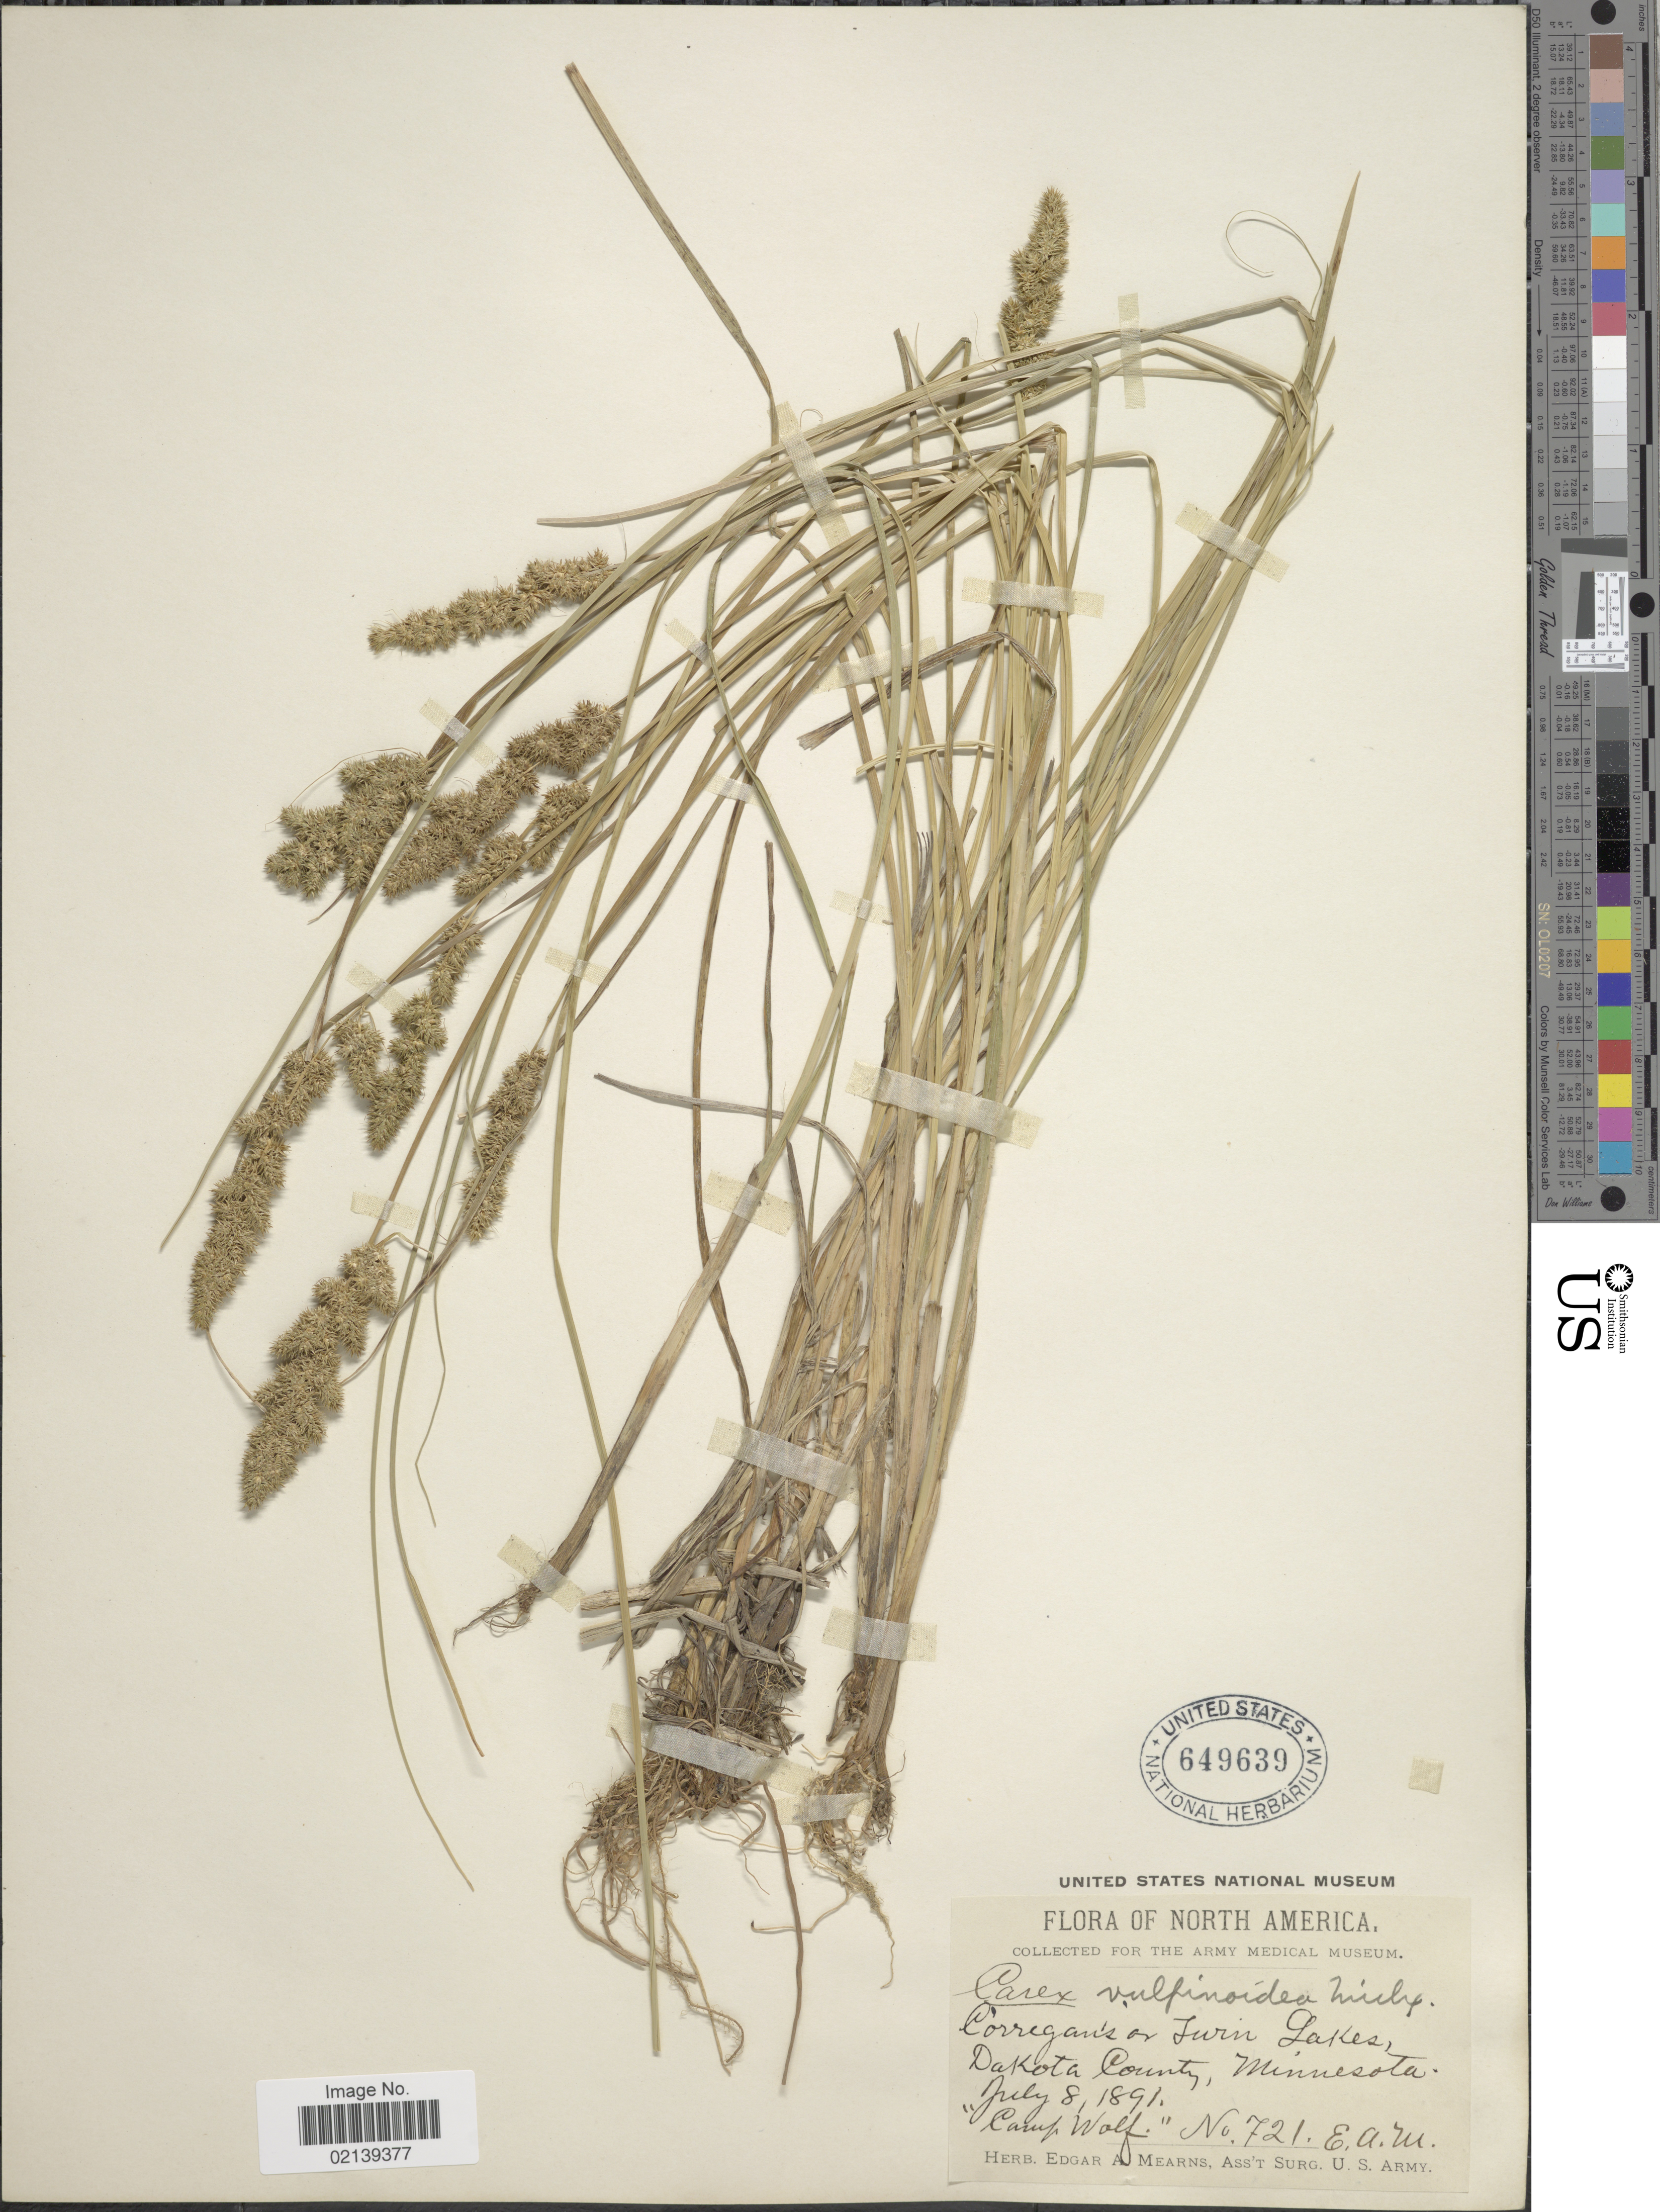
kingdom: Plantae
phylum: Tracheophyta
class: Liliopsida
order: Poales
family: Cyperaceae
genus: Carex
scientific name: Carex vulpinoidea Michx.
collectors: E. A. Mearns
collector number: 721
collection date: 1891-07-08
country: United States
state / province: Minnesota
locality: Corregan's or Twin Lakes, Dakota County, Minnesota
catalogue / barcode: US 649639